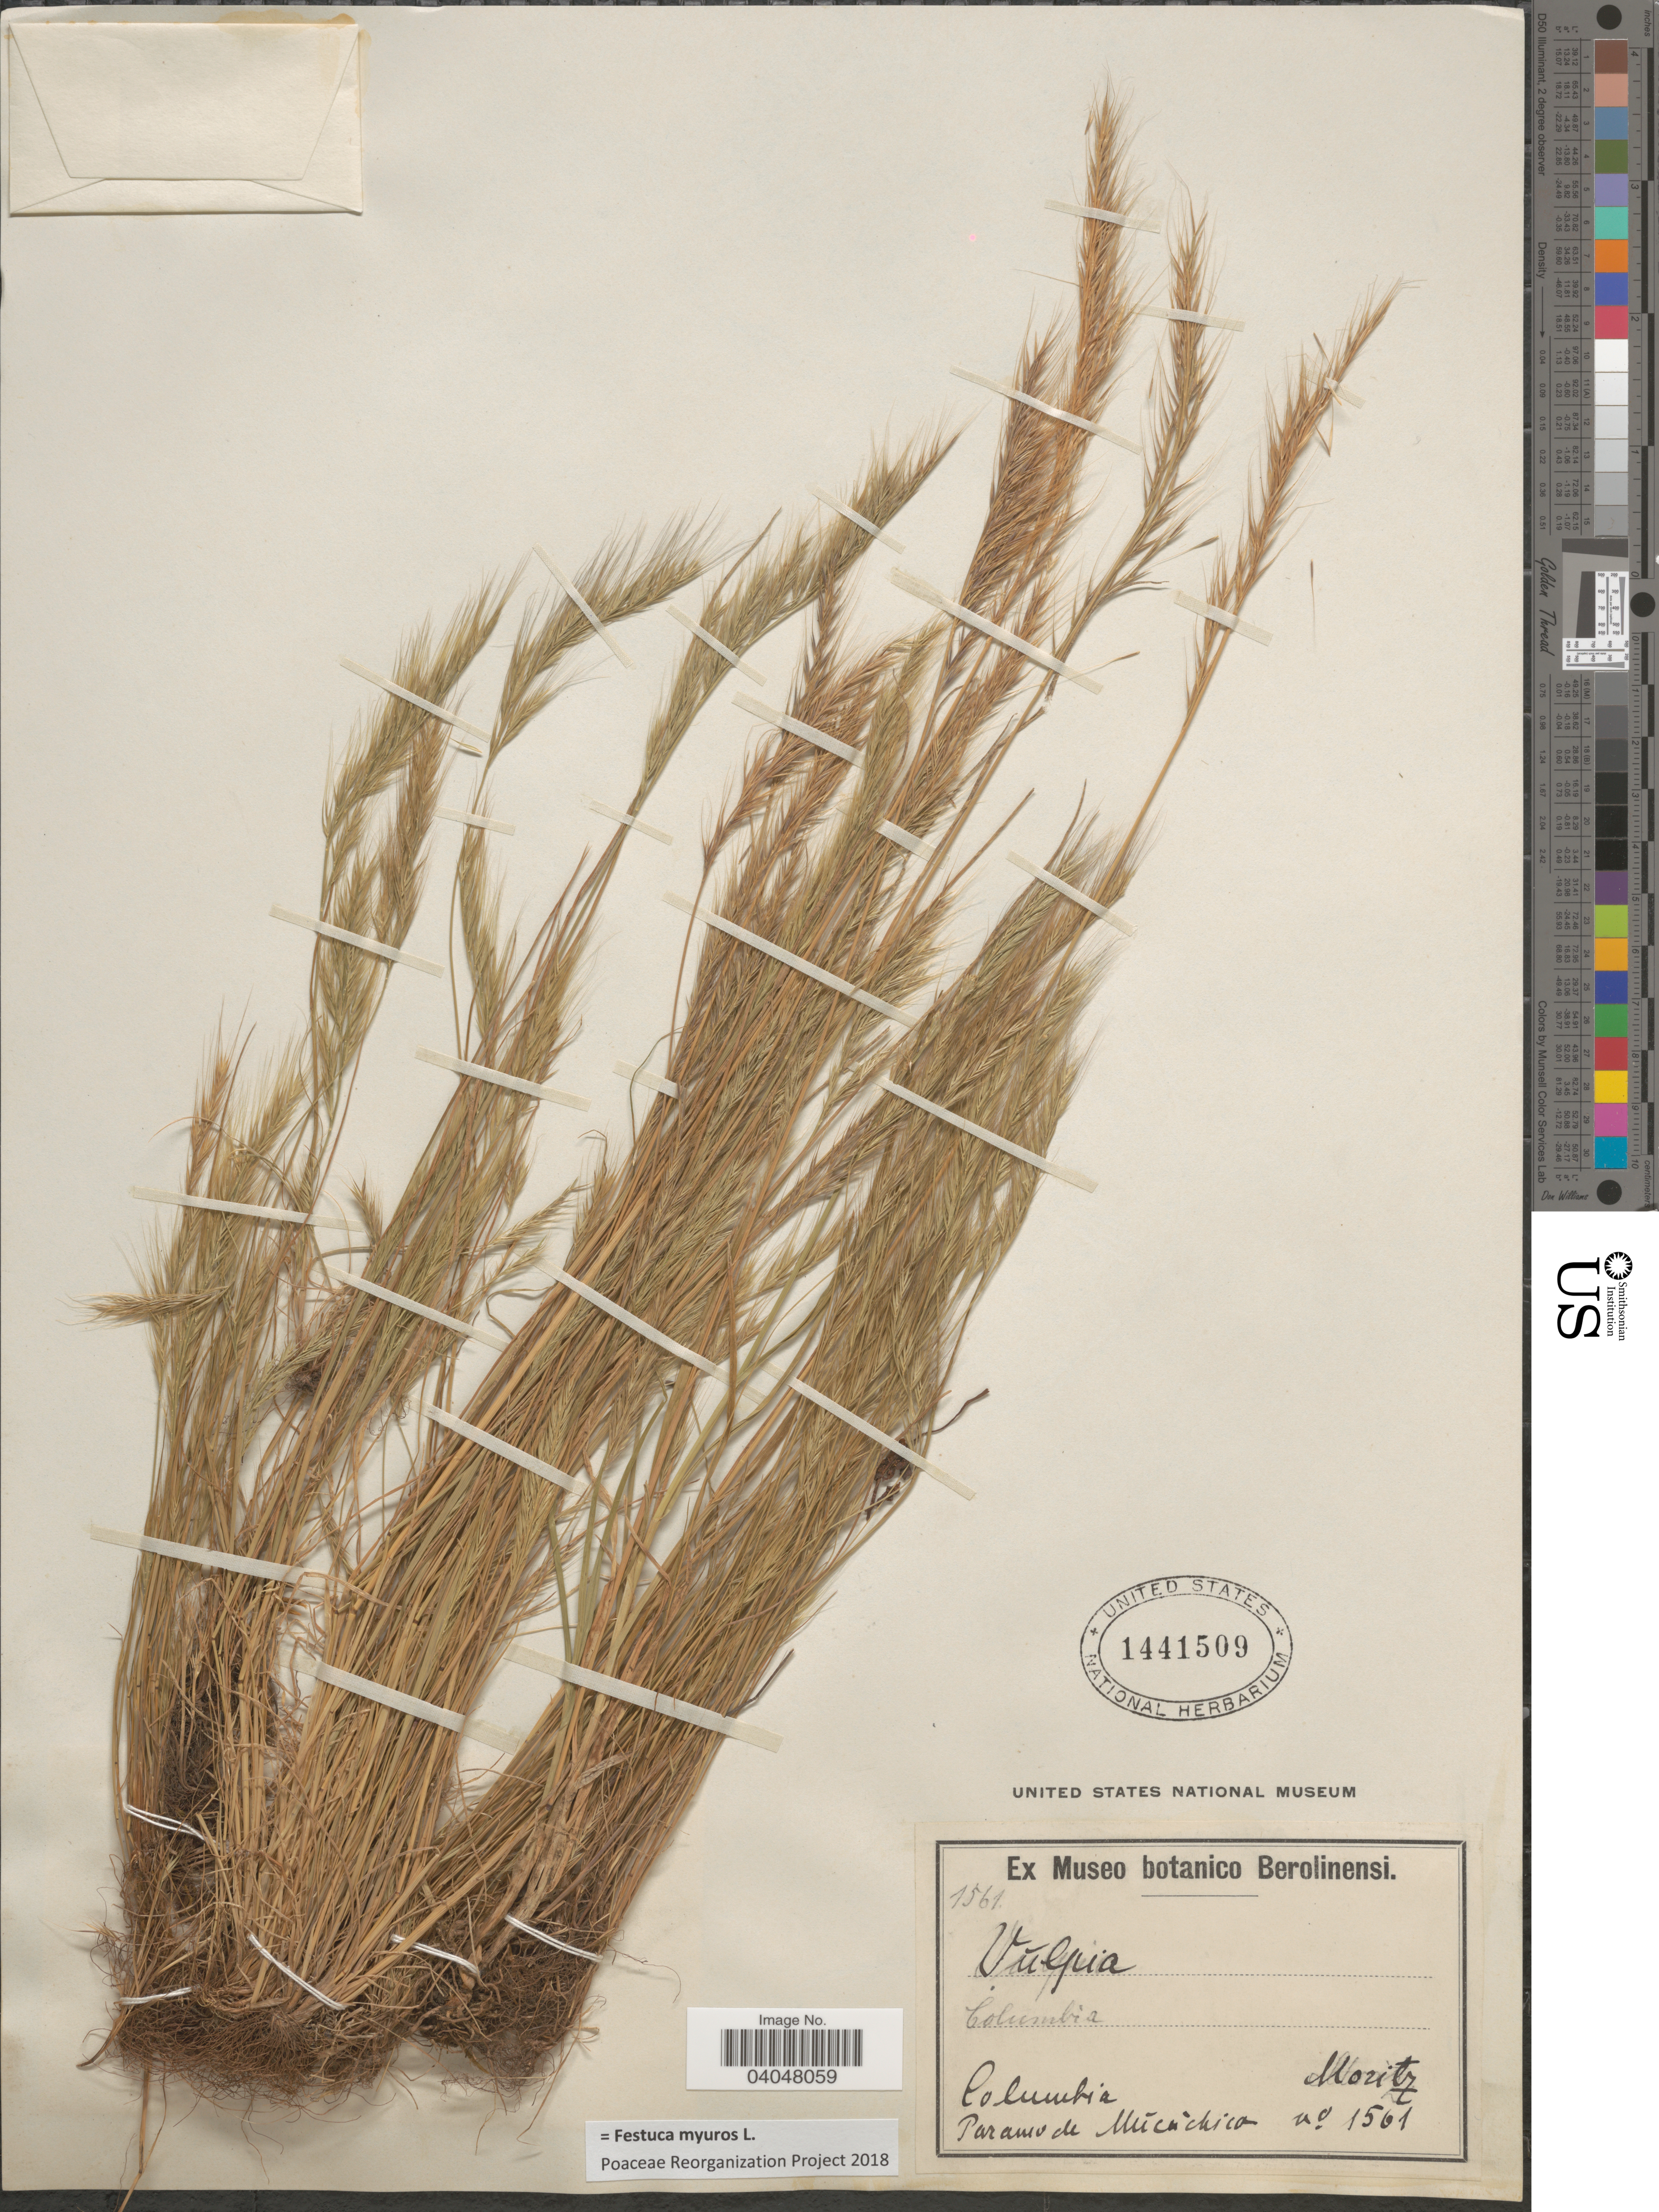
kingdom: Plantae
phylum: Tracheophyta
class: Liliopsida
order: Poales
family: Poaceae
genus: Festuca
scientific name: Festuca myuros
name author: L.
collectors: Moritz, --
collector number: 1561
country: Colombia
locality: Paramo de Múcúchico.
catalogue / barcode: US 1441509